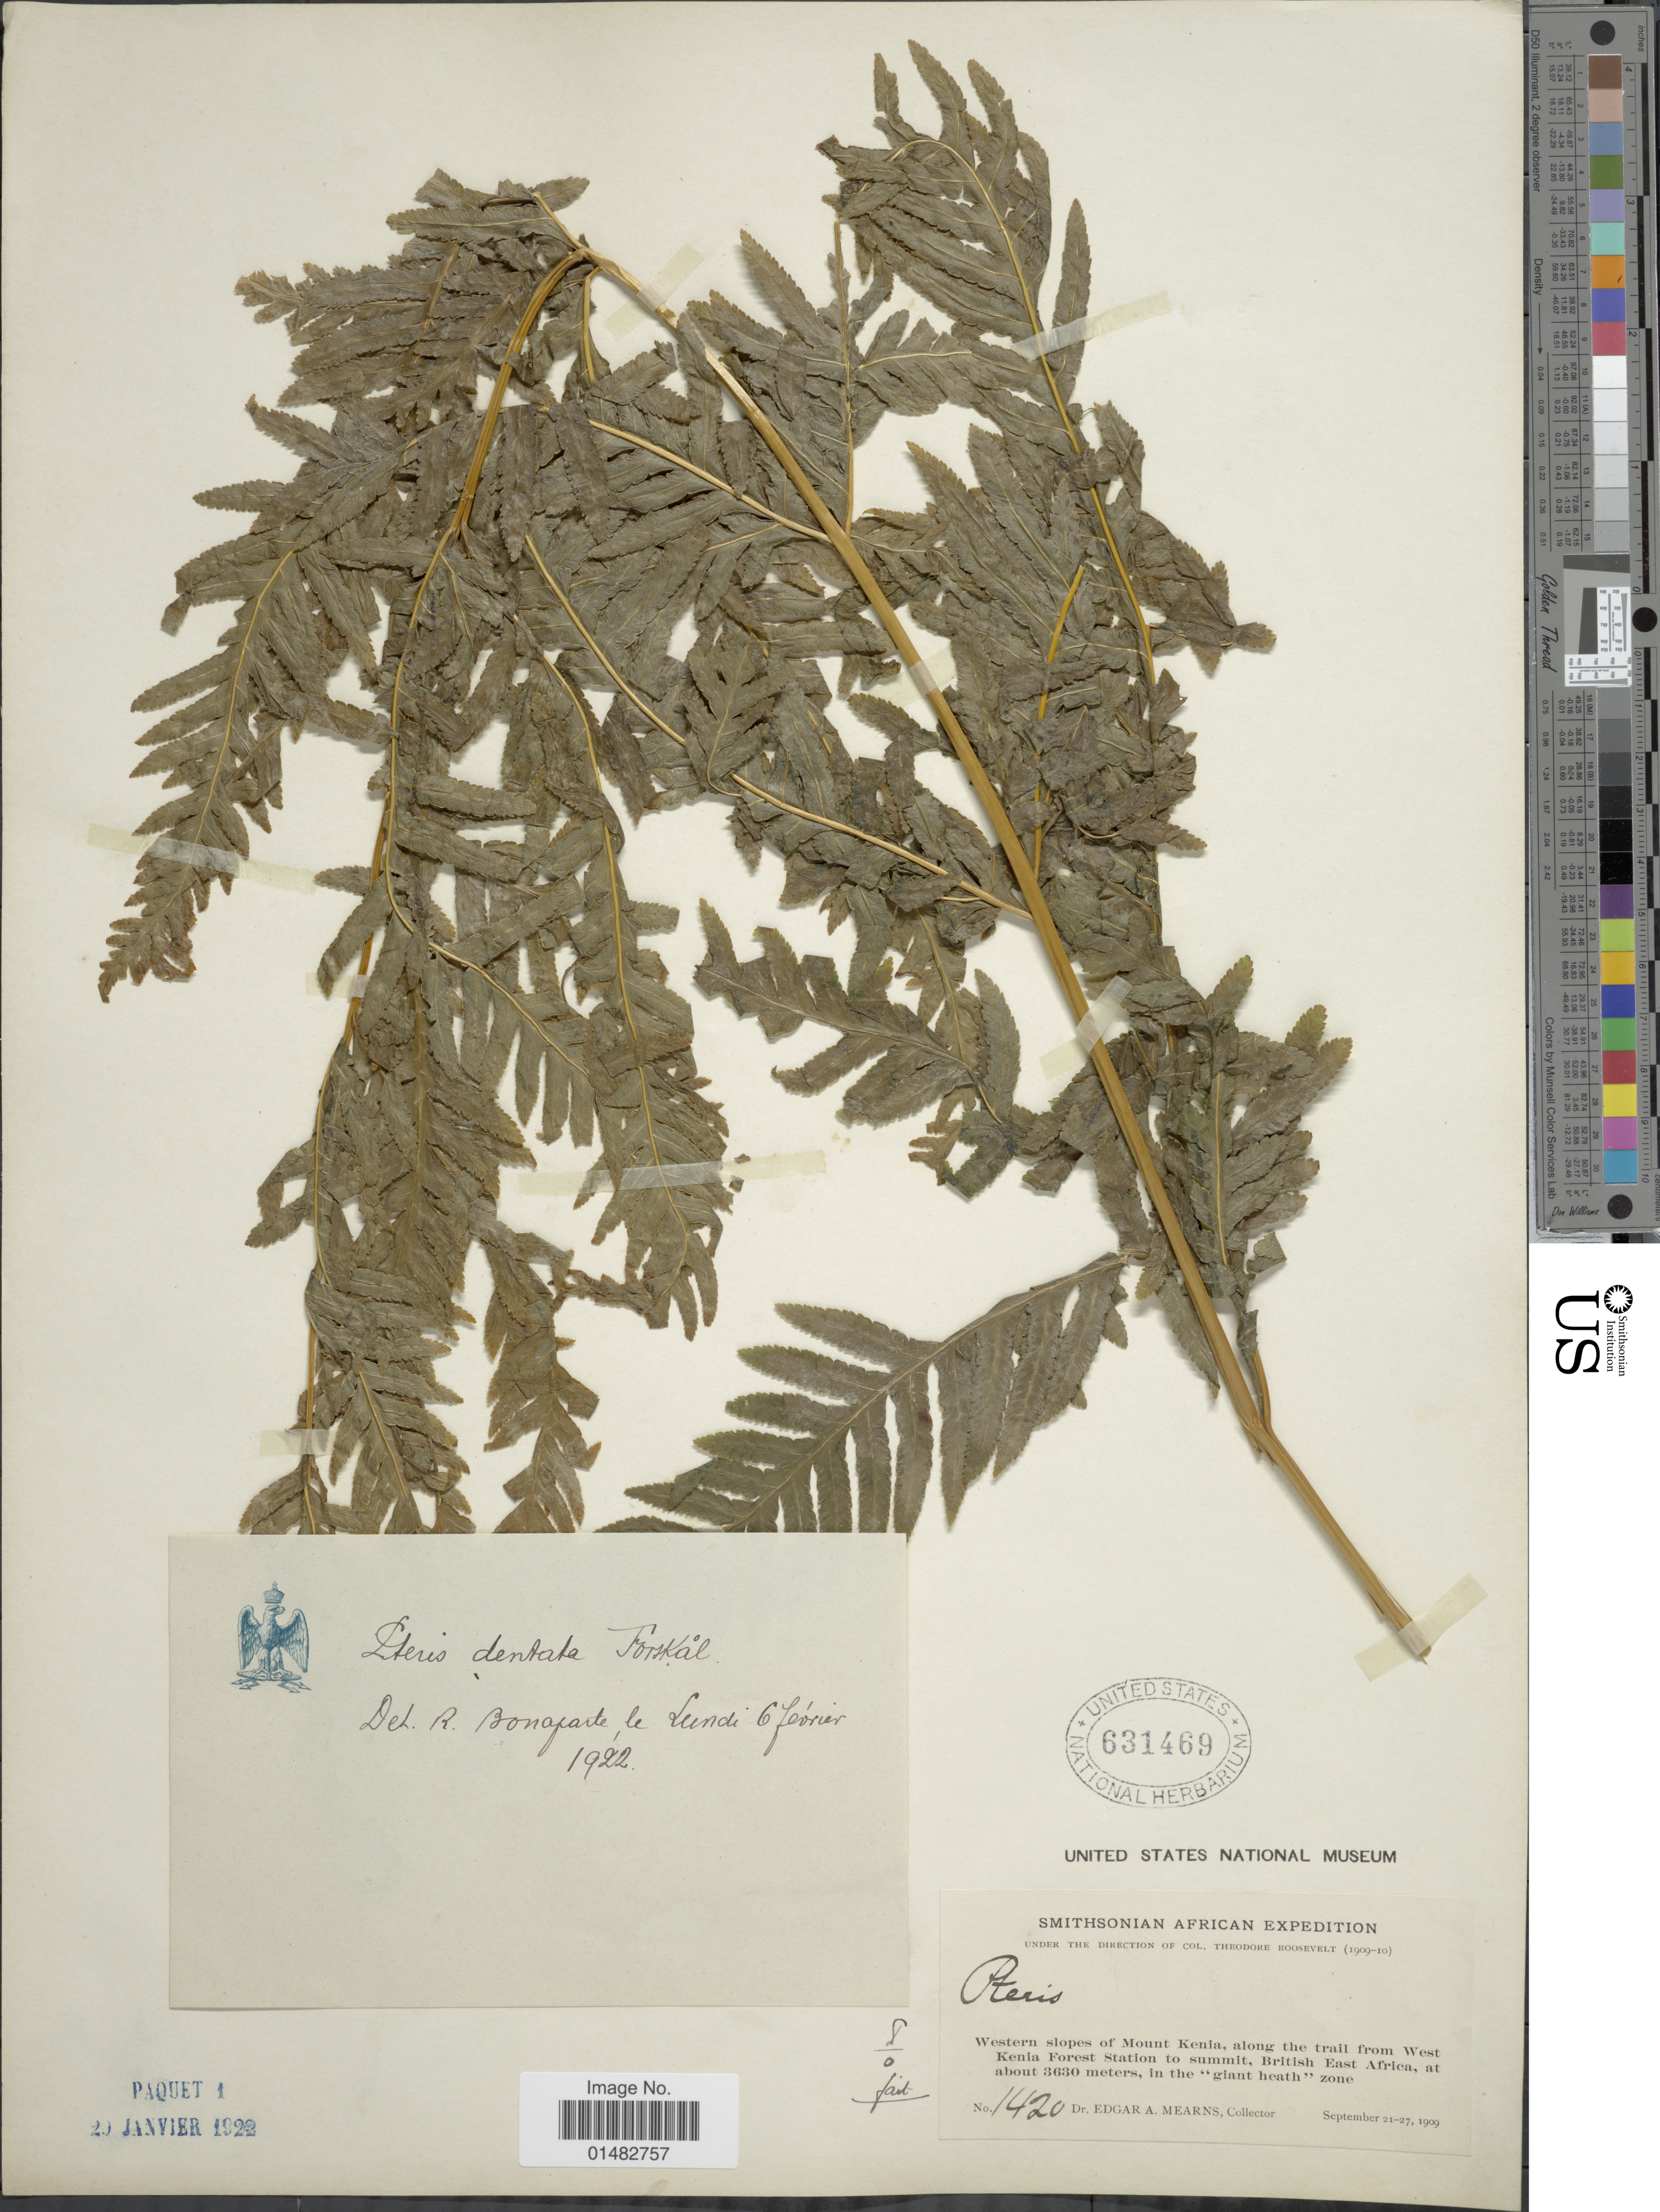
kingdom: Plantae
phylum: Tracheophyta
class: Polypodiopsida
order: Polypodiales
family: Pteridaceae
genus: Pteris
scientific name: Pteris dentata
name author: Forssk.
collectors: E. A. Mearns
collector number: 1420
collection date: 1909-09-21/1909-09-27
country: Kenya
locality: Western slopes of Mount Kenia, along trail from West Kenia Forest to summit, British East Africa, in the "giant health"zone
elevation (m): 3630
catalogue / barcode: US 631469